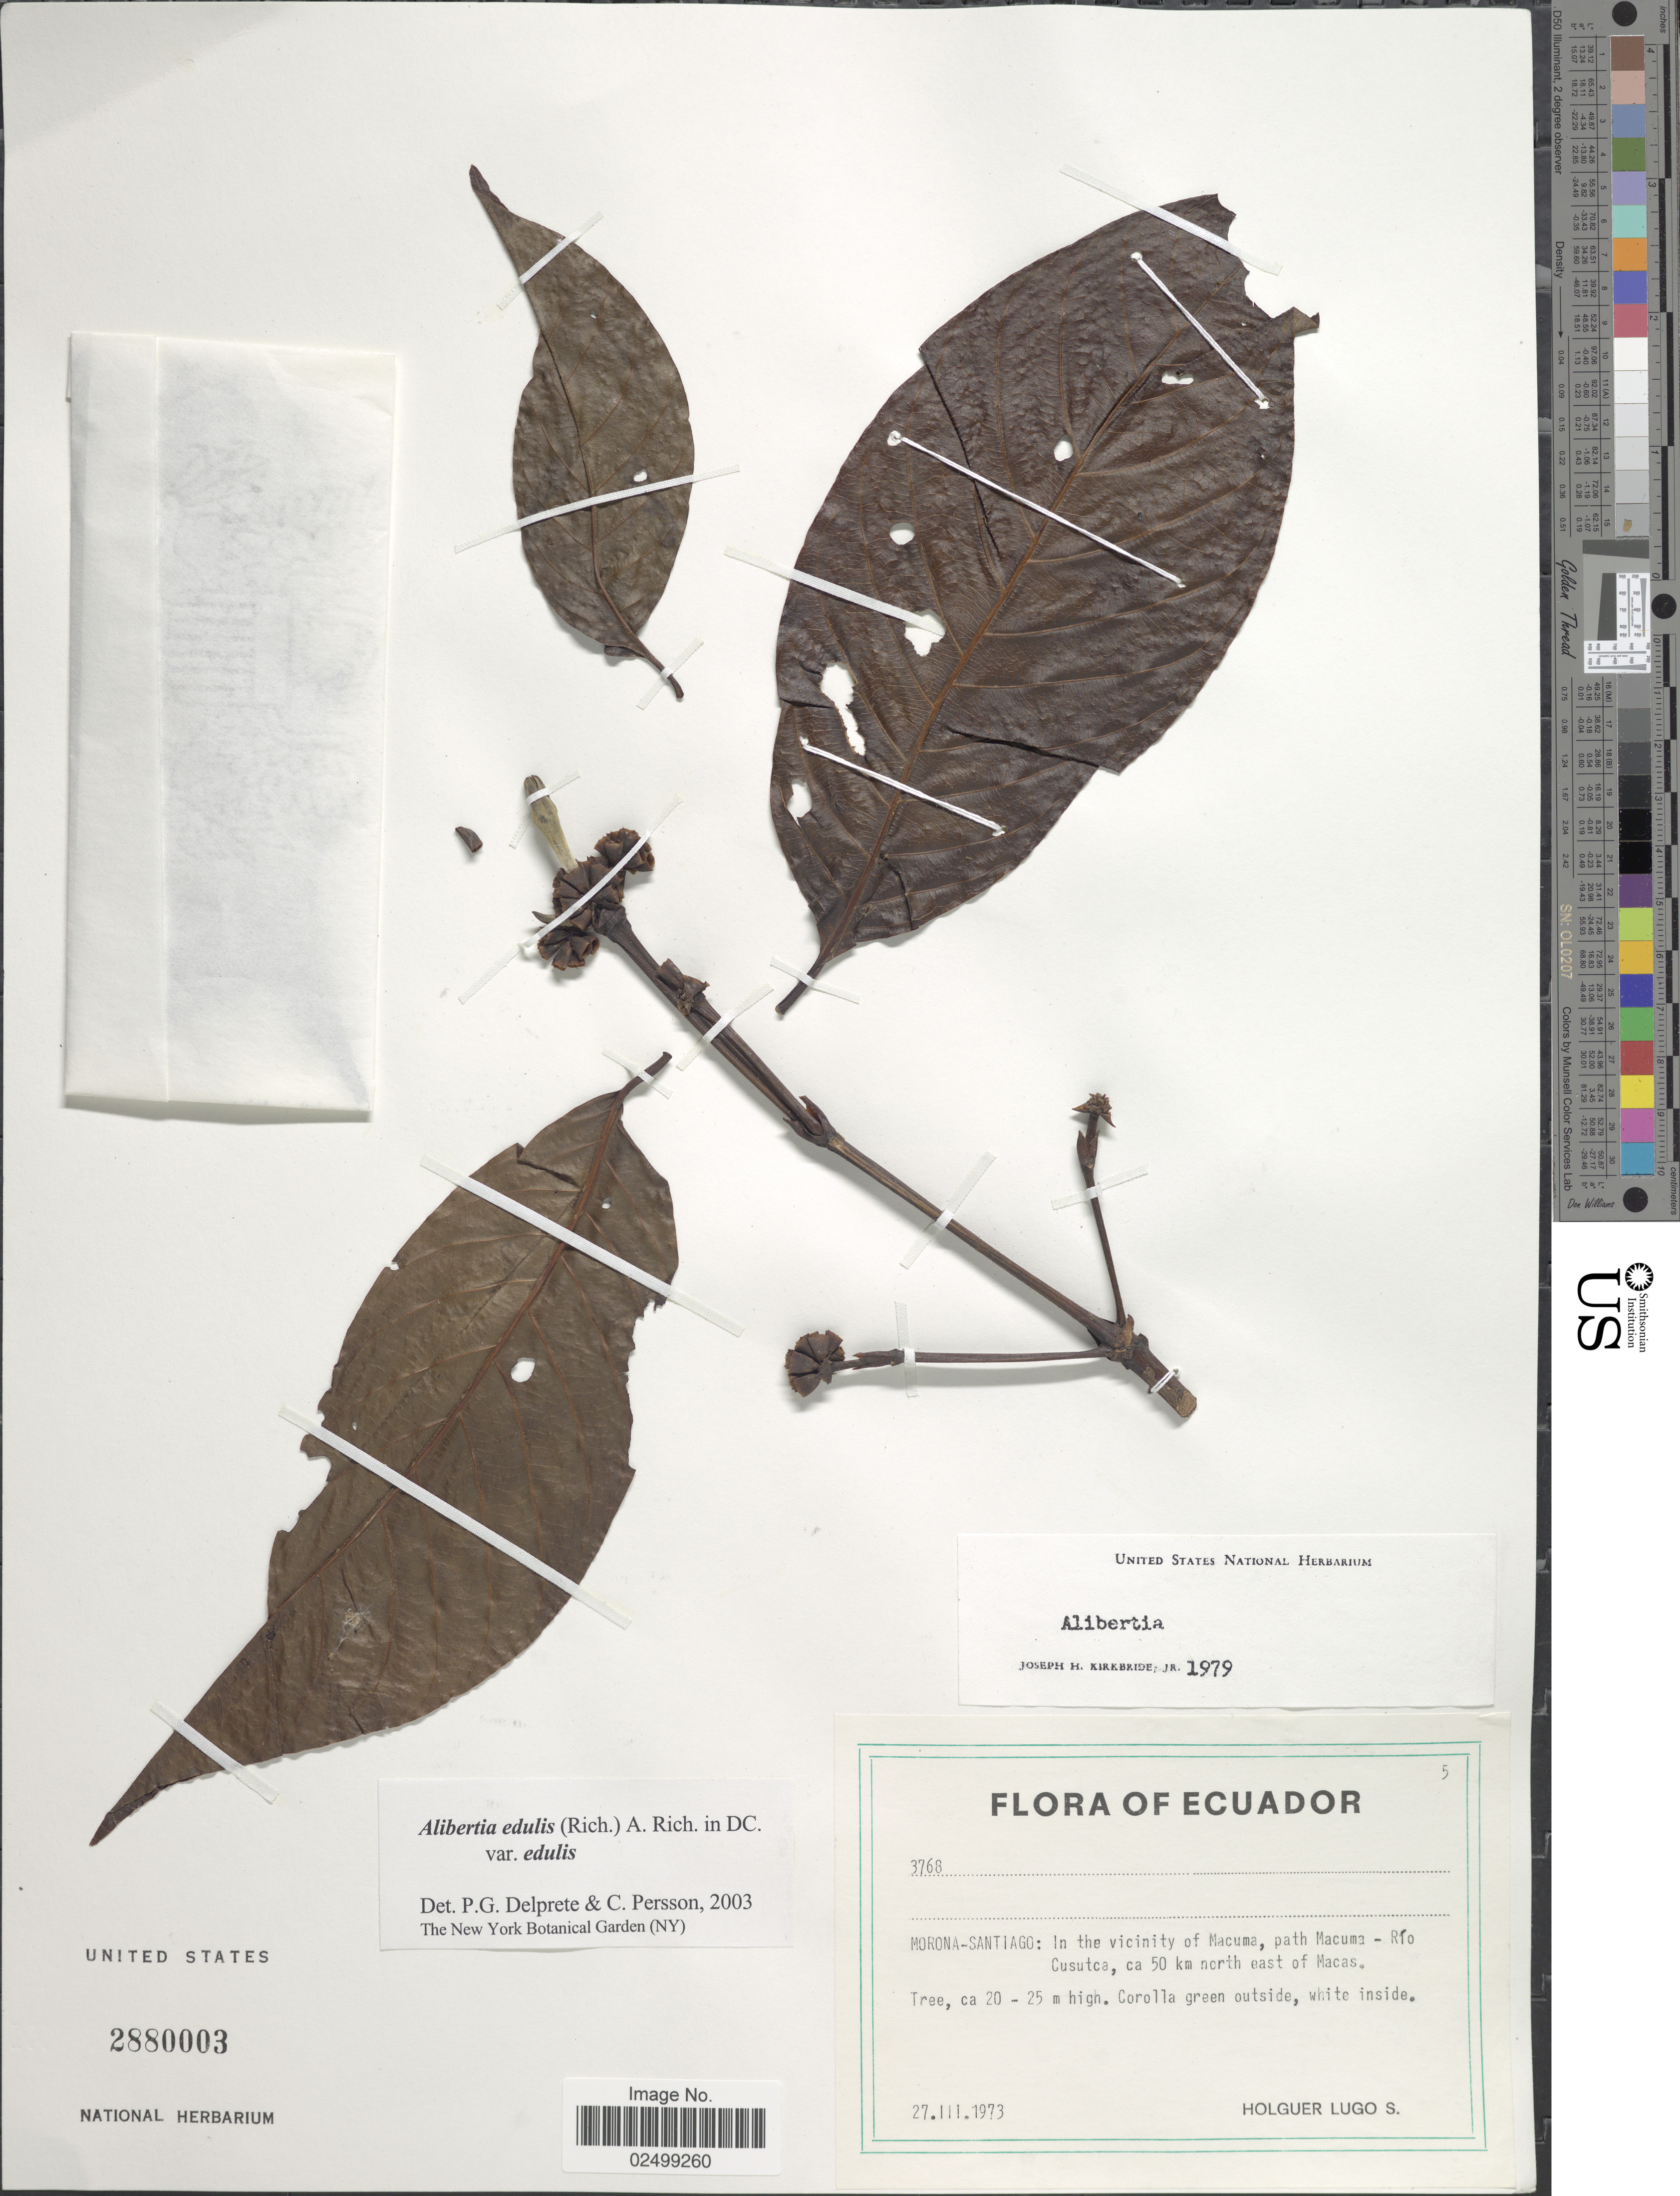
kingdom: Plantae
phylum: Tracheophyta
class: Magnoliopsida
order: Gentianales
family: Rubiaceae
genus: Alibertia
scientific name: Alibertia occidentalis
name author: Delprete & C. Persson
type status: Isotype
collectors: H. Lugo S.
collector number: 3768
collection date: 1973-03-27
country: Ecuador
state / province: Morona-Santiago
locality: In the vicinity of Macuma, path Macuma - Río Cusutca, ca 50 km north east of Macas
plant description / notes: Type status uncertain. Annotated by Delprete & Persson (2003) as Alibertia edulis, but this collection (Lugo 3768) is cited by them as the type of Alibertia occidentalis (and they cite an isotype at US)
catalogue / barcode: US 2880003